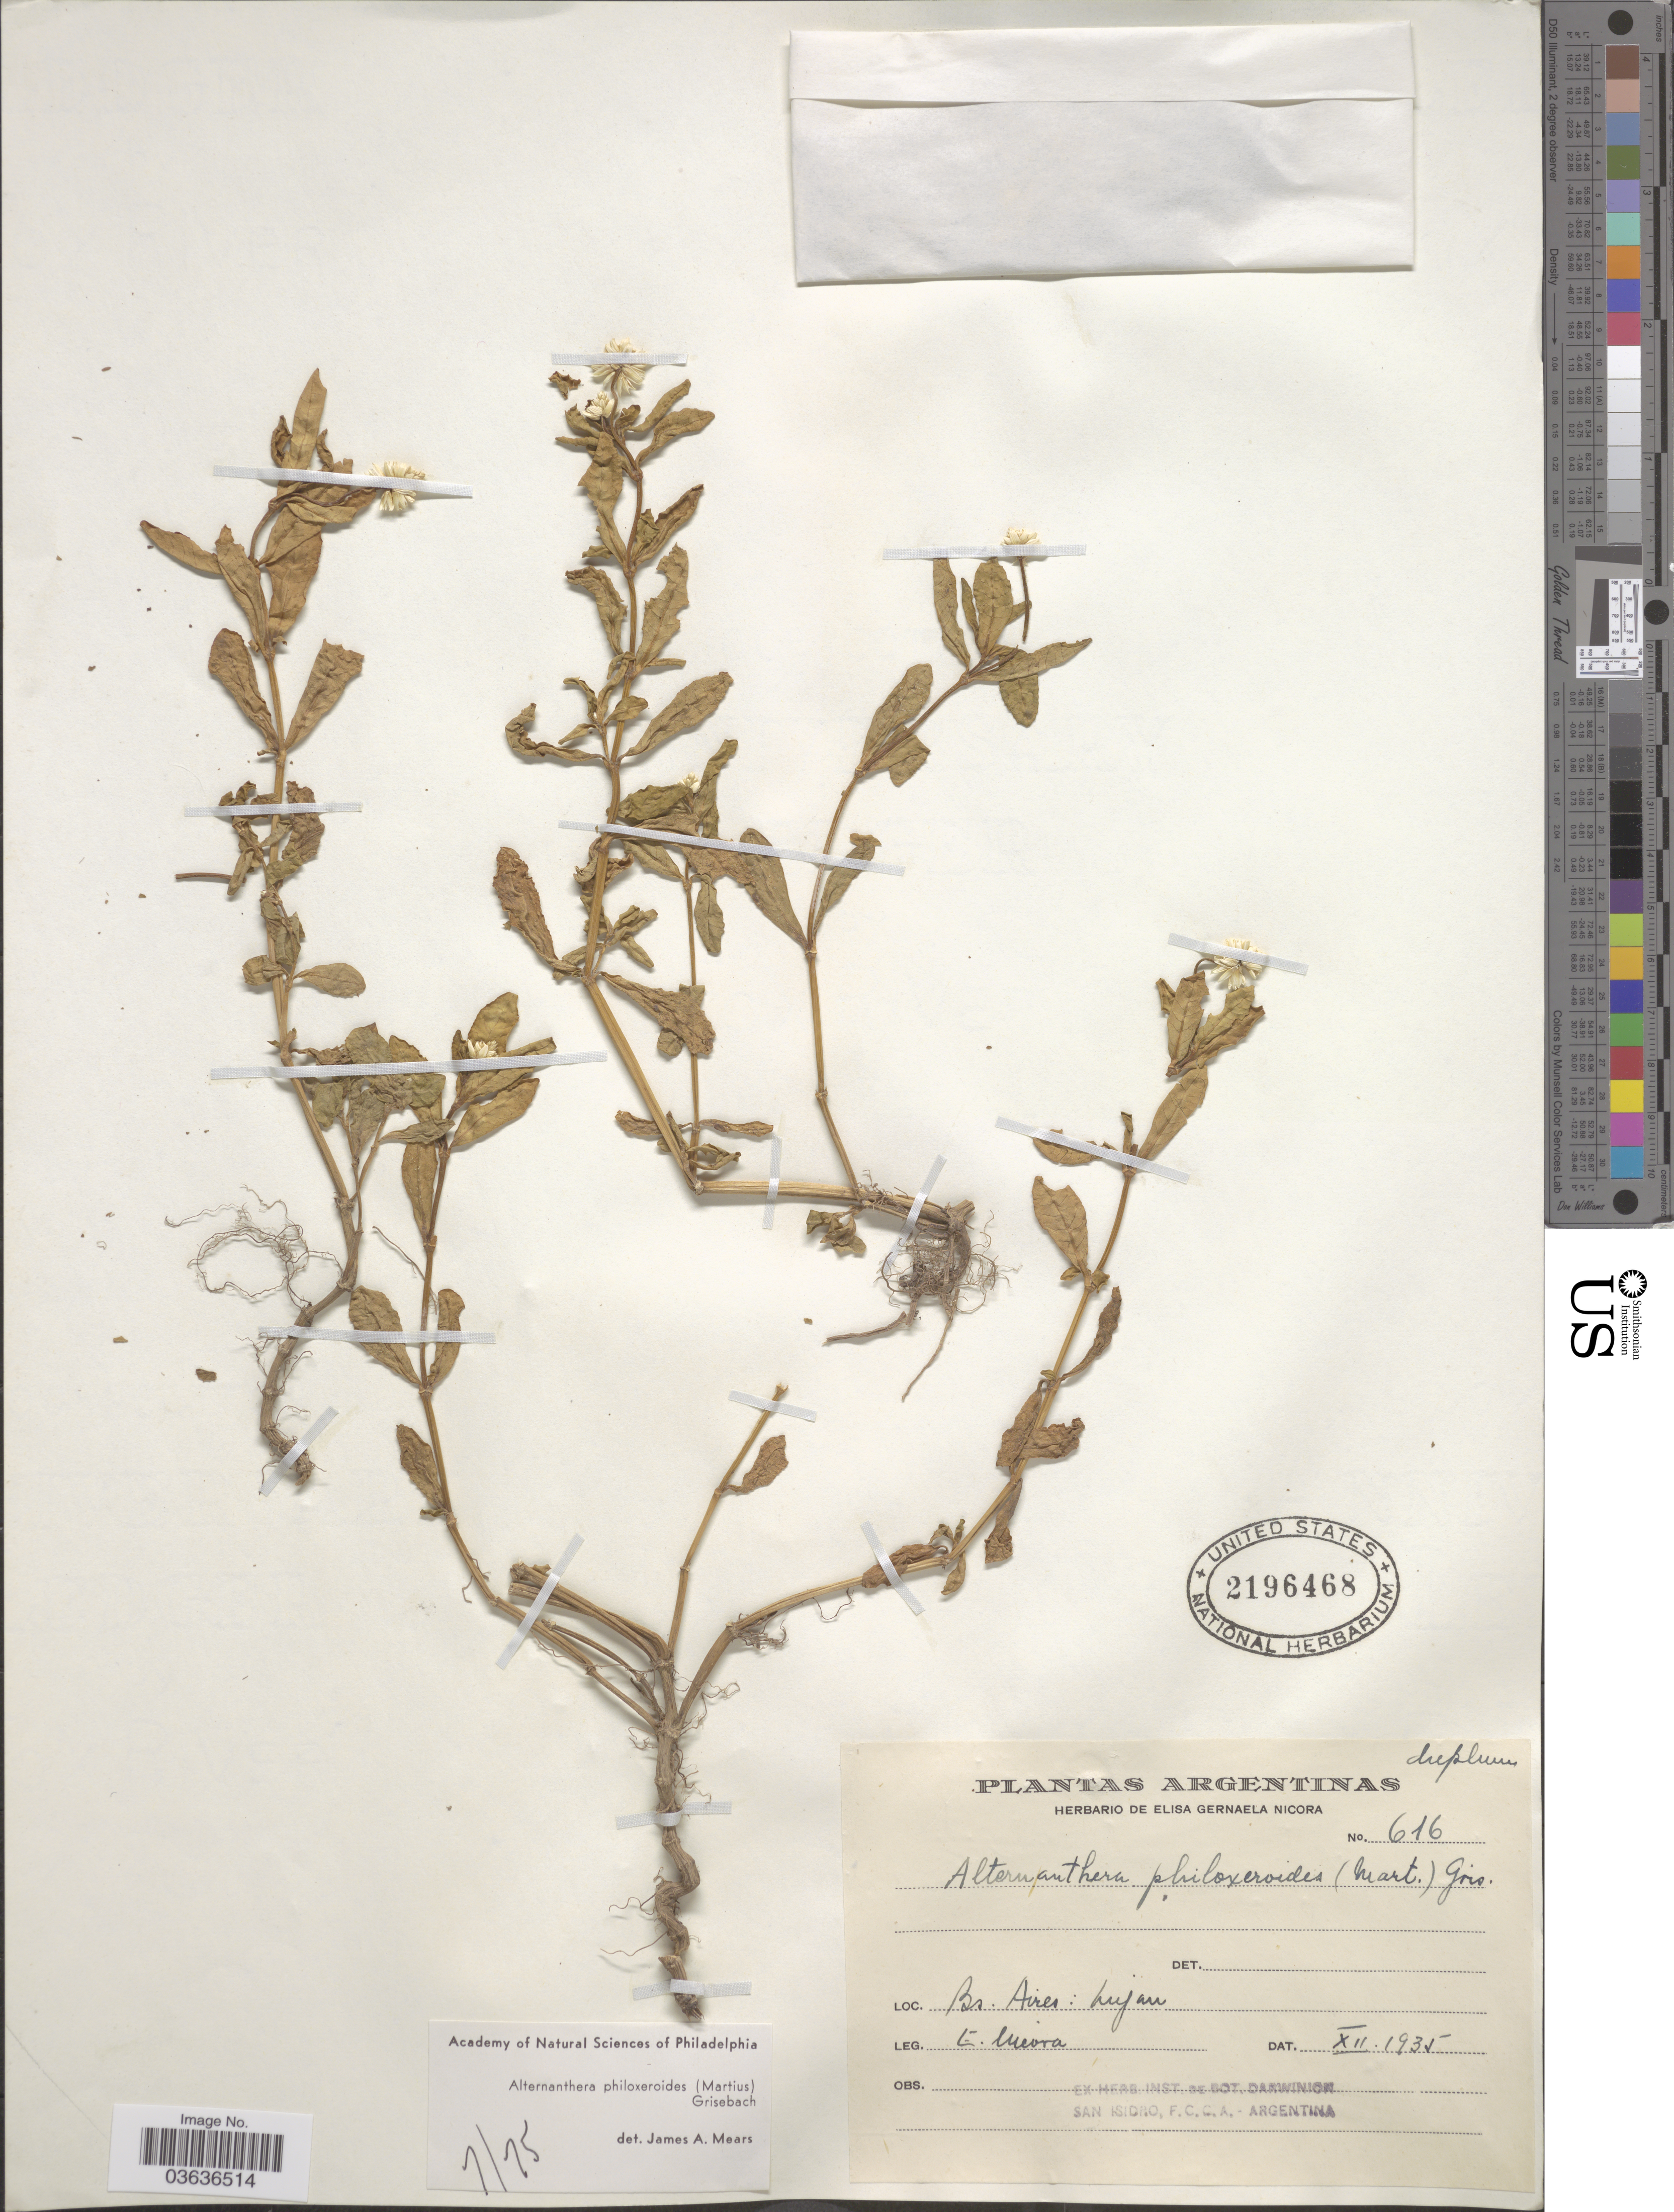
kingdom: Plantae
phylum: Tracheophyta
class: Magnoliopsida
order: Caryophyllales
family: Amaranthaceae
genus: Alternanthera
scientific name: Alternanthera philoxeroides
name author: (Mart.) Griseb.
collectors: E. Nicora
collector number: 616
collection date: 1935-12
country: Argentina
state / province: Buenos Aires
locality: Lujan.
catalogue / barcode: US 2196468